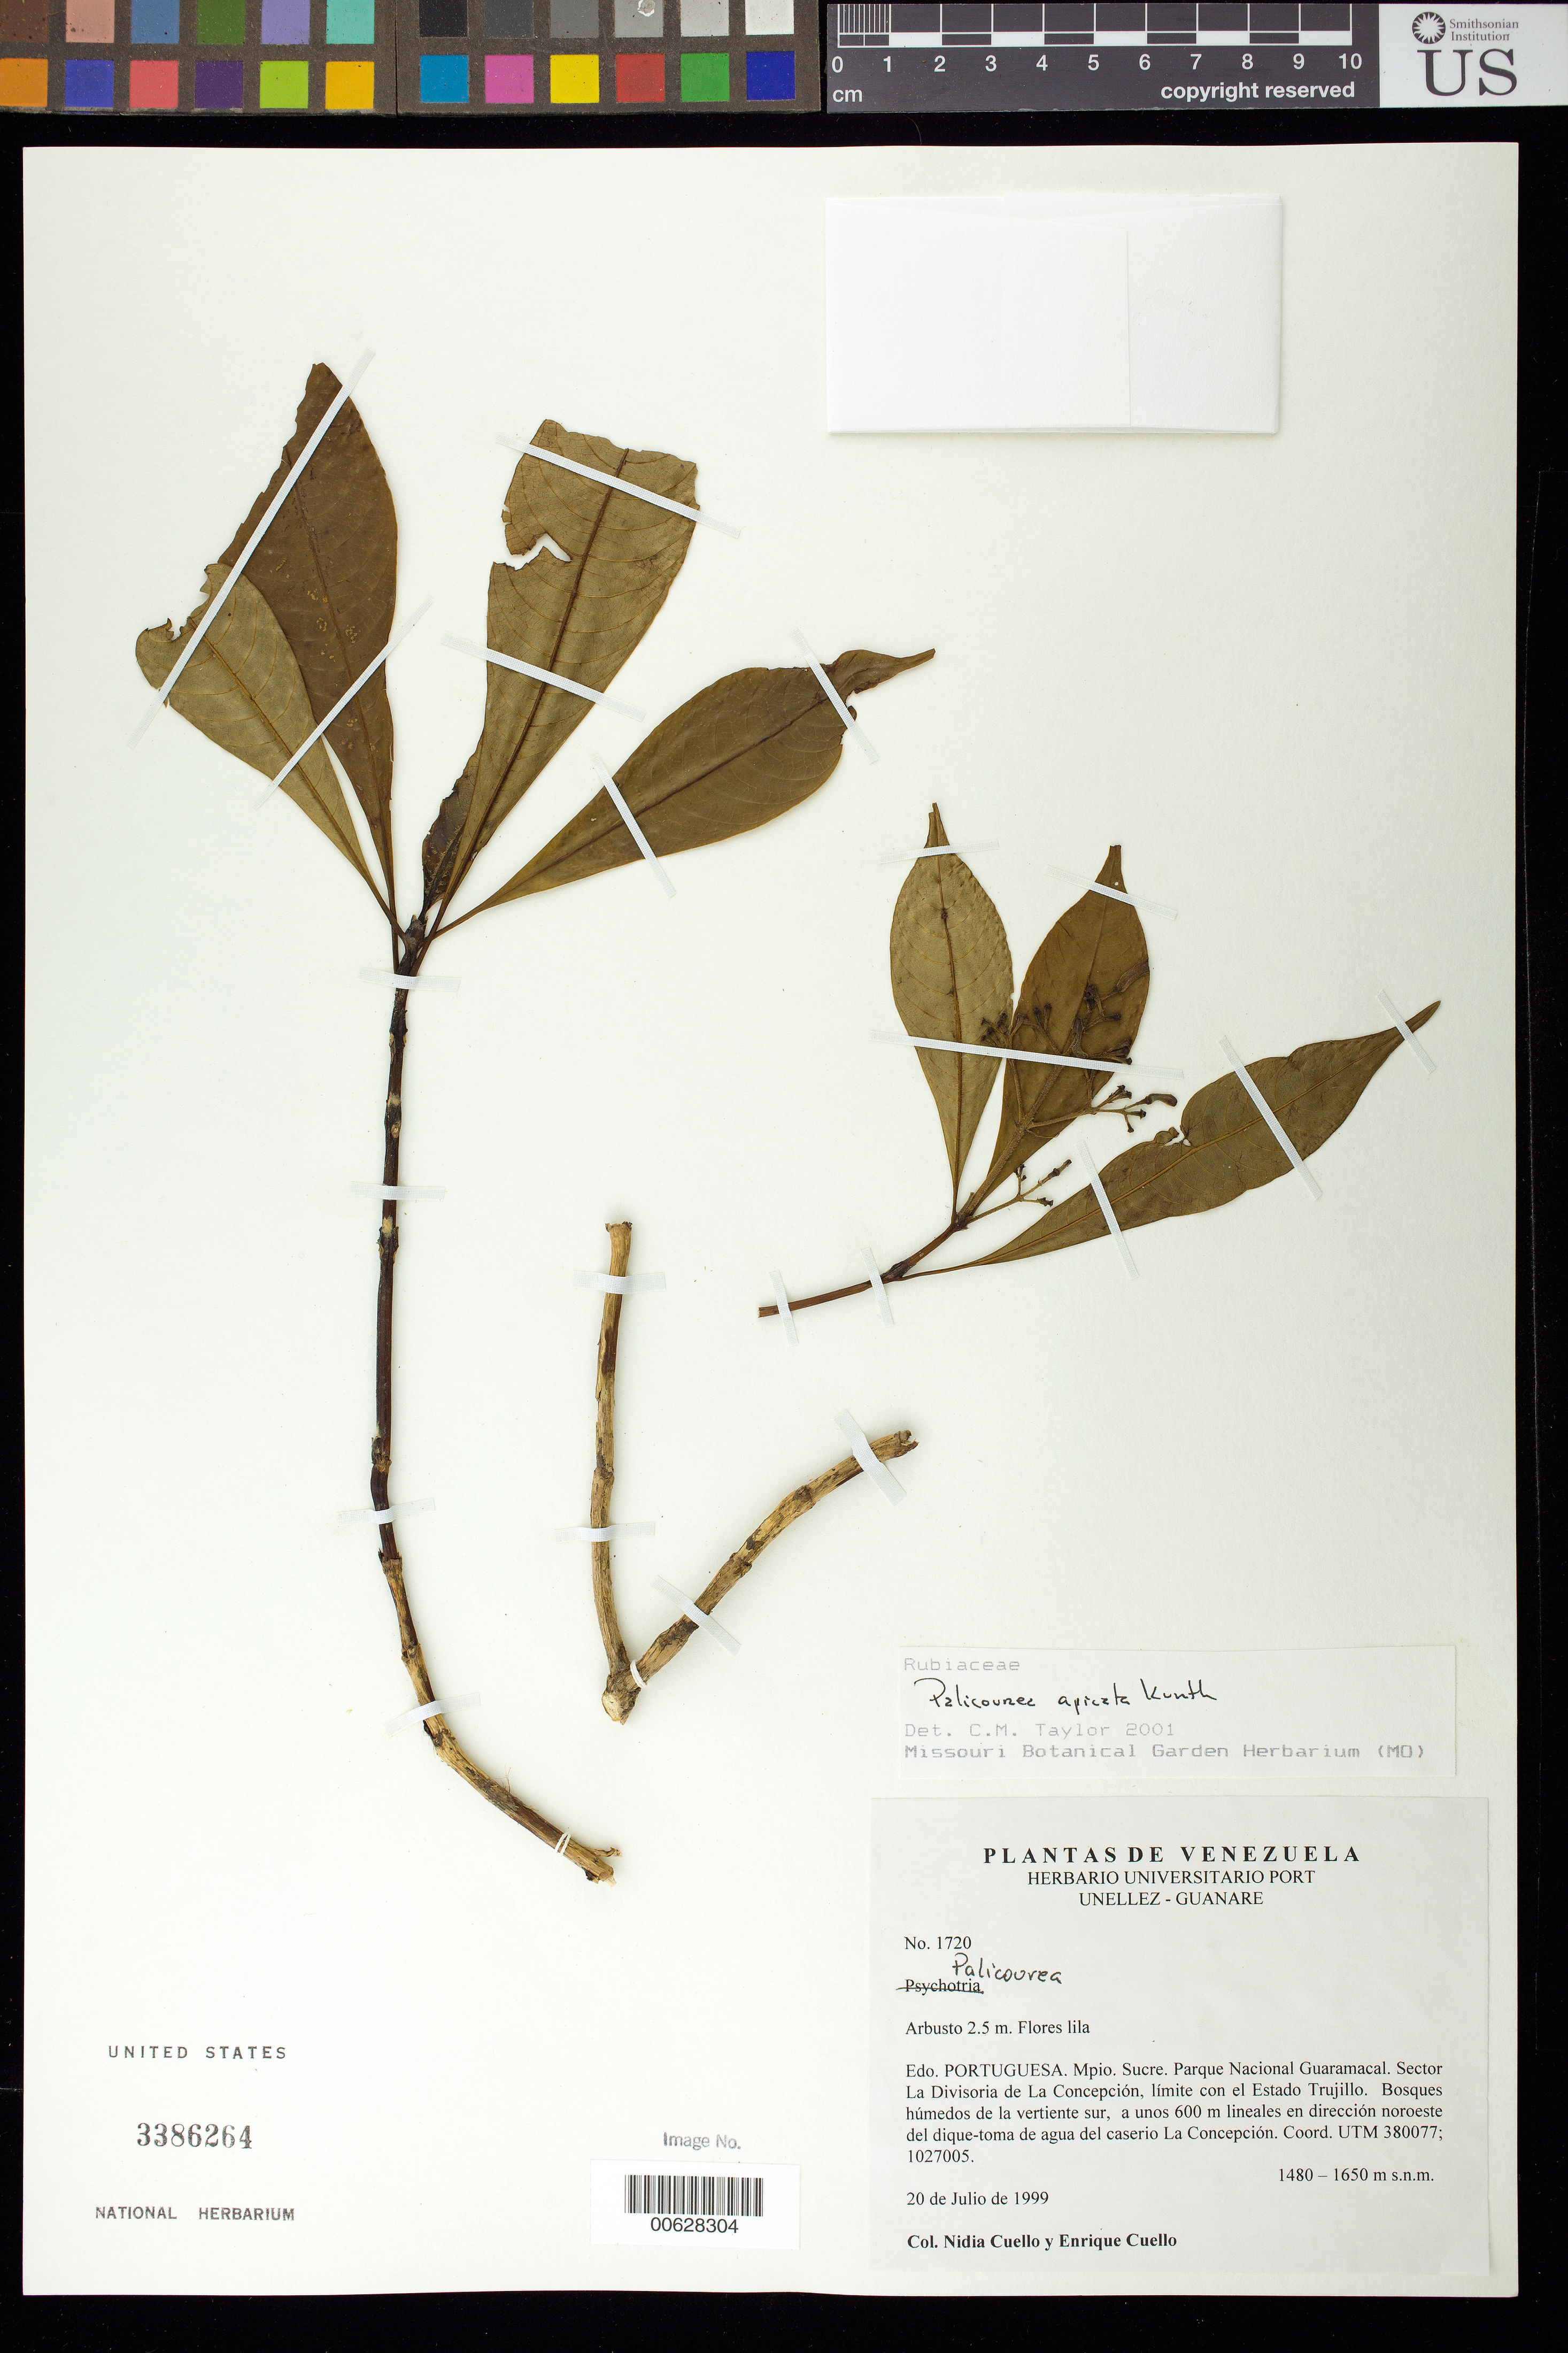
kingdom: Plantae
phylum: Tracheophyta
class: Magnoliopsida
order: Gentianales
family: Rubiaceae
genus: Palicourea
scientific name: Palicourea apicata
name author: Kunth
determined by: Taylor, Charlotte M.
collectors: N. L. Cuello & E. Cuello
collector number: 1720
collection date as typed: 20 Jul 1999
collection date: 1999-07-20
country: Venezuela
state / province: Portuguesa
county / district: Sucre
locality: Parque Nacional Guaramacal. Sector La Divisoria de La Concepción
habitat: Bosque húmedos de la vertiente sur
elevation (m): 1480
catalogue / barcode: US 3386264